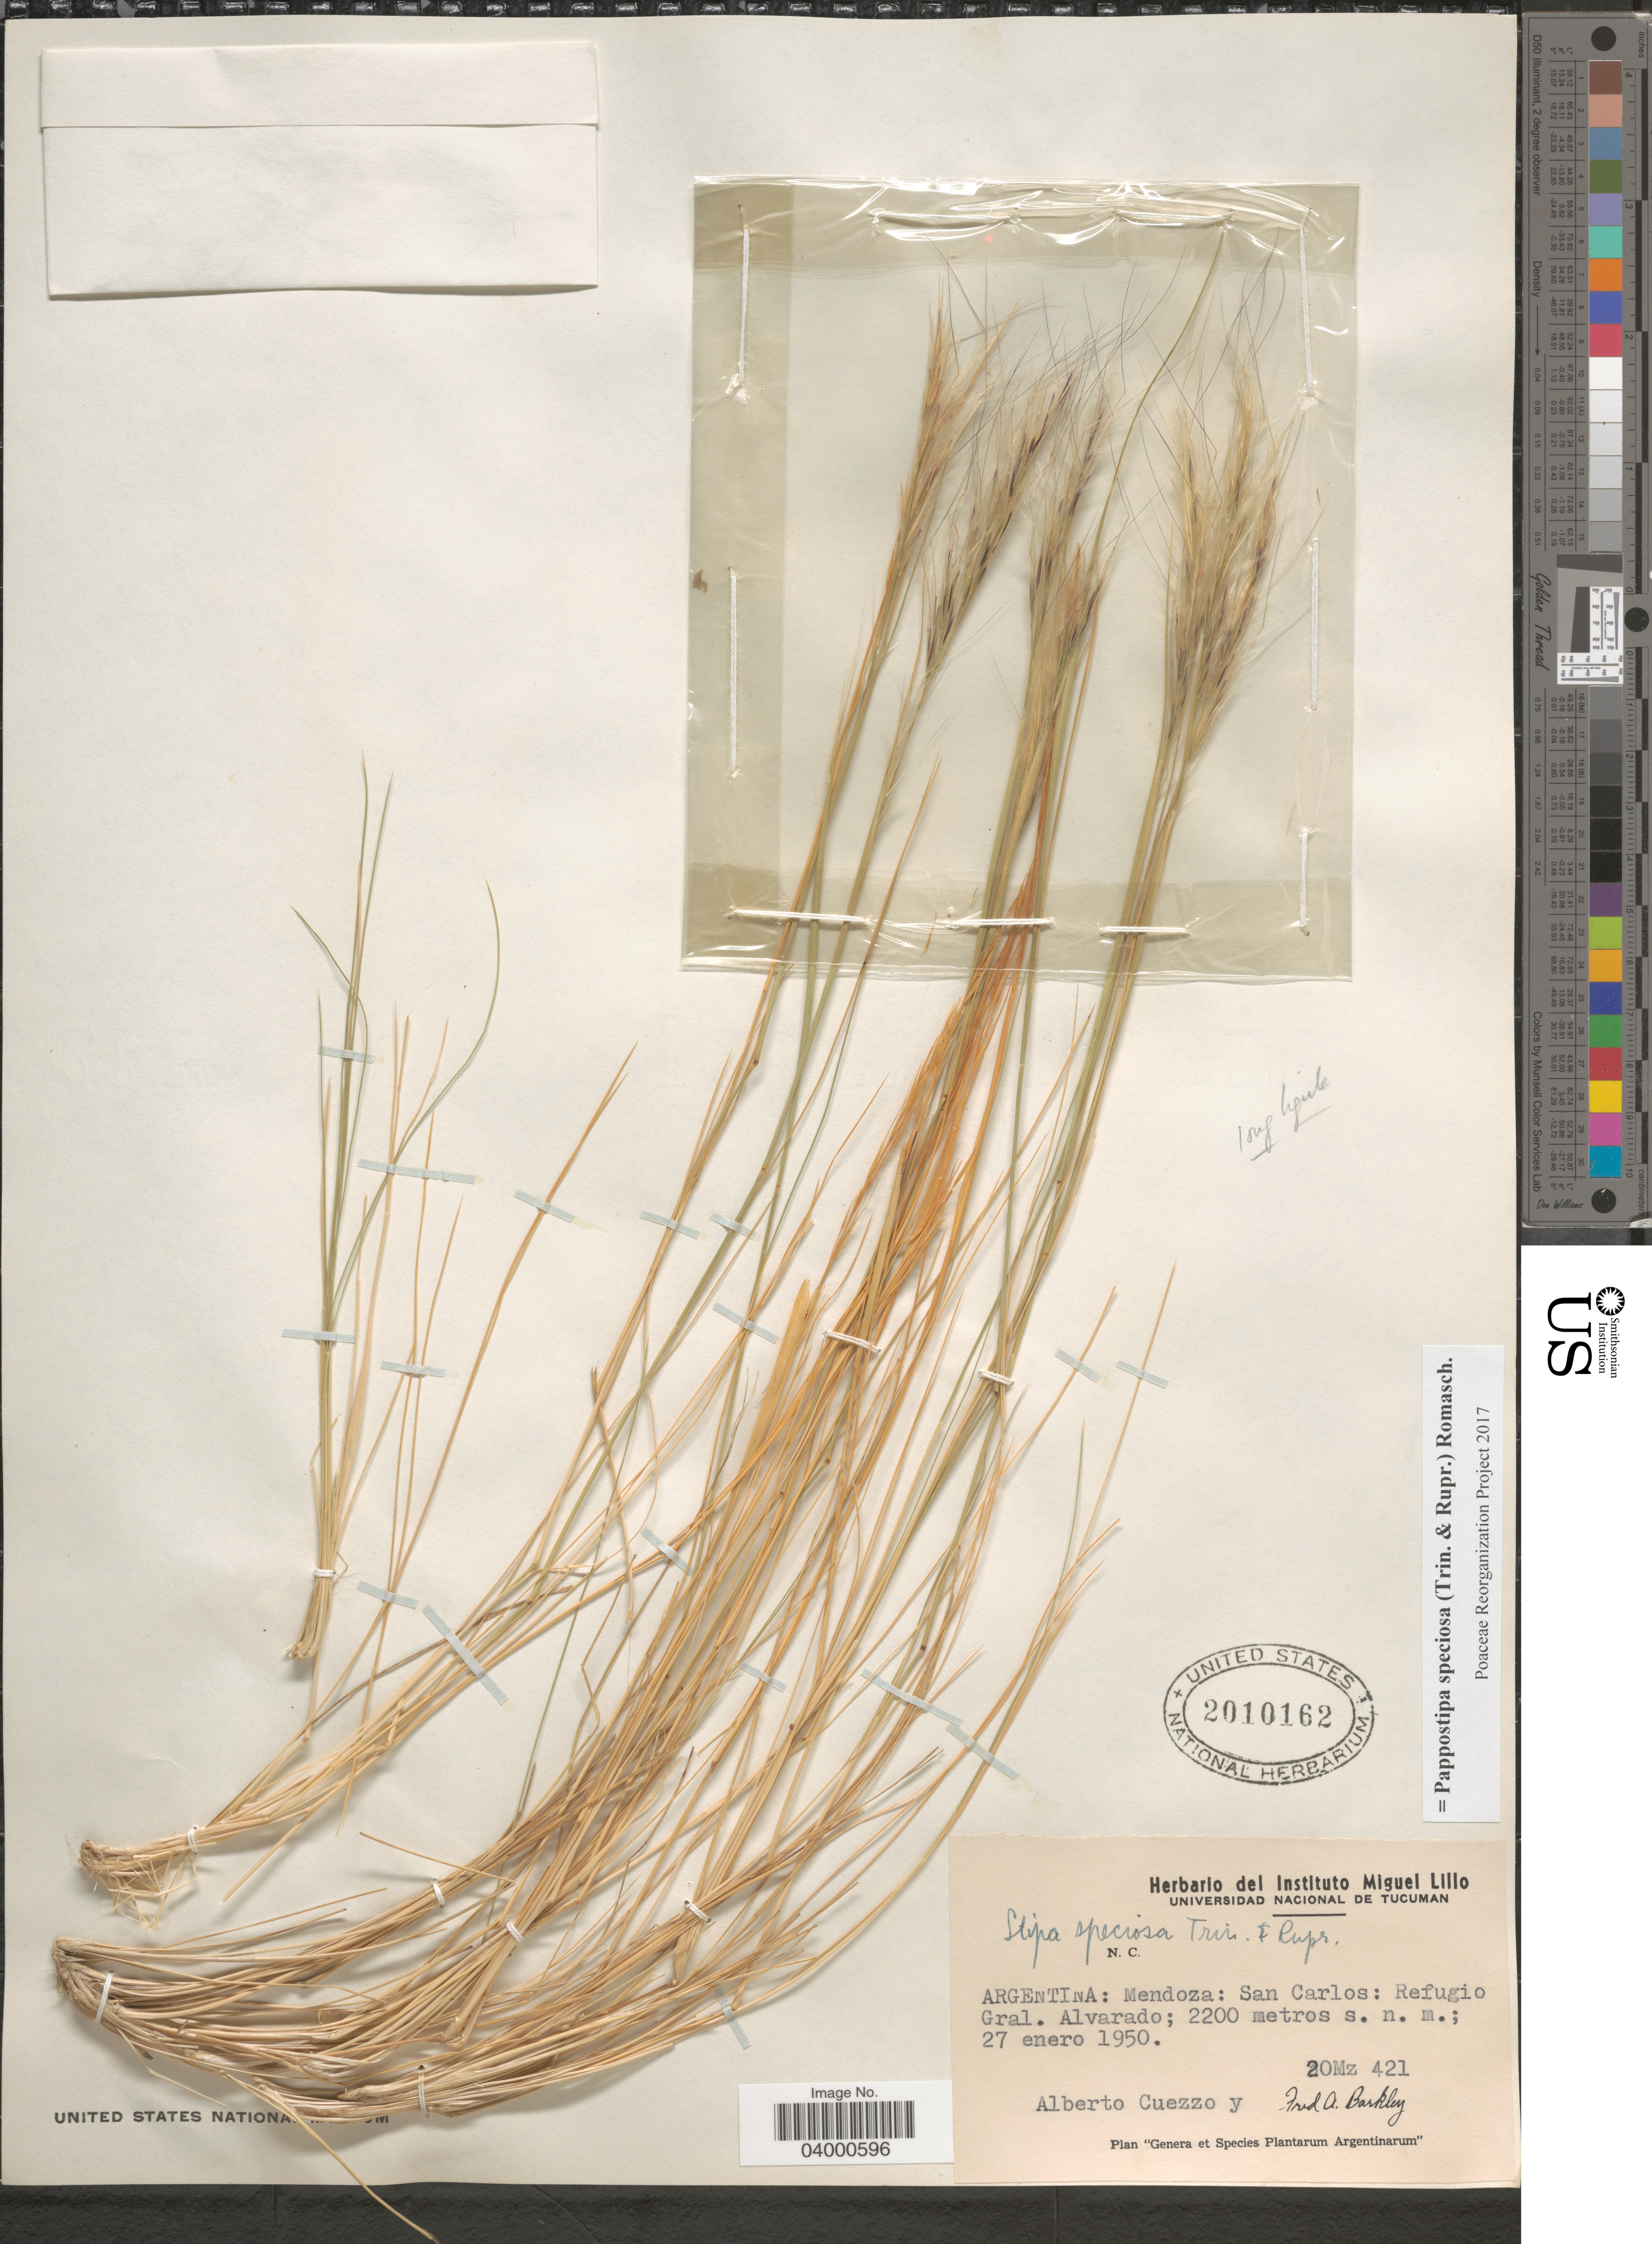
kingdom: Plantae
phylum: Tracheophyta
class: Liliopsida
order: Poales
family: Poaceae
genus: Pappostipa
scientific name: Pappostipa speciosa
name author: (Trin. & Rupr.) Romasch.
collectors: A. Cuezzo & F. A. Barkley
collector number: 20Mz421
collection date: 1950-01-27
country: Argentina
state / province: Mendoza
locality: San Carlos: Refugio Gral. Alvarado.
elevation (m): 2200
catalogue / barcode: US 2010162